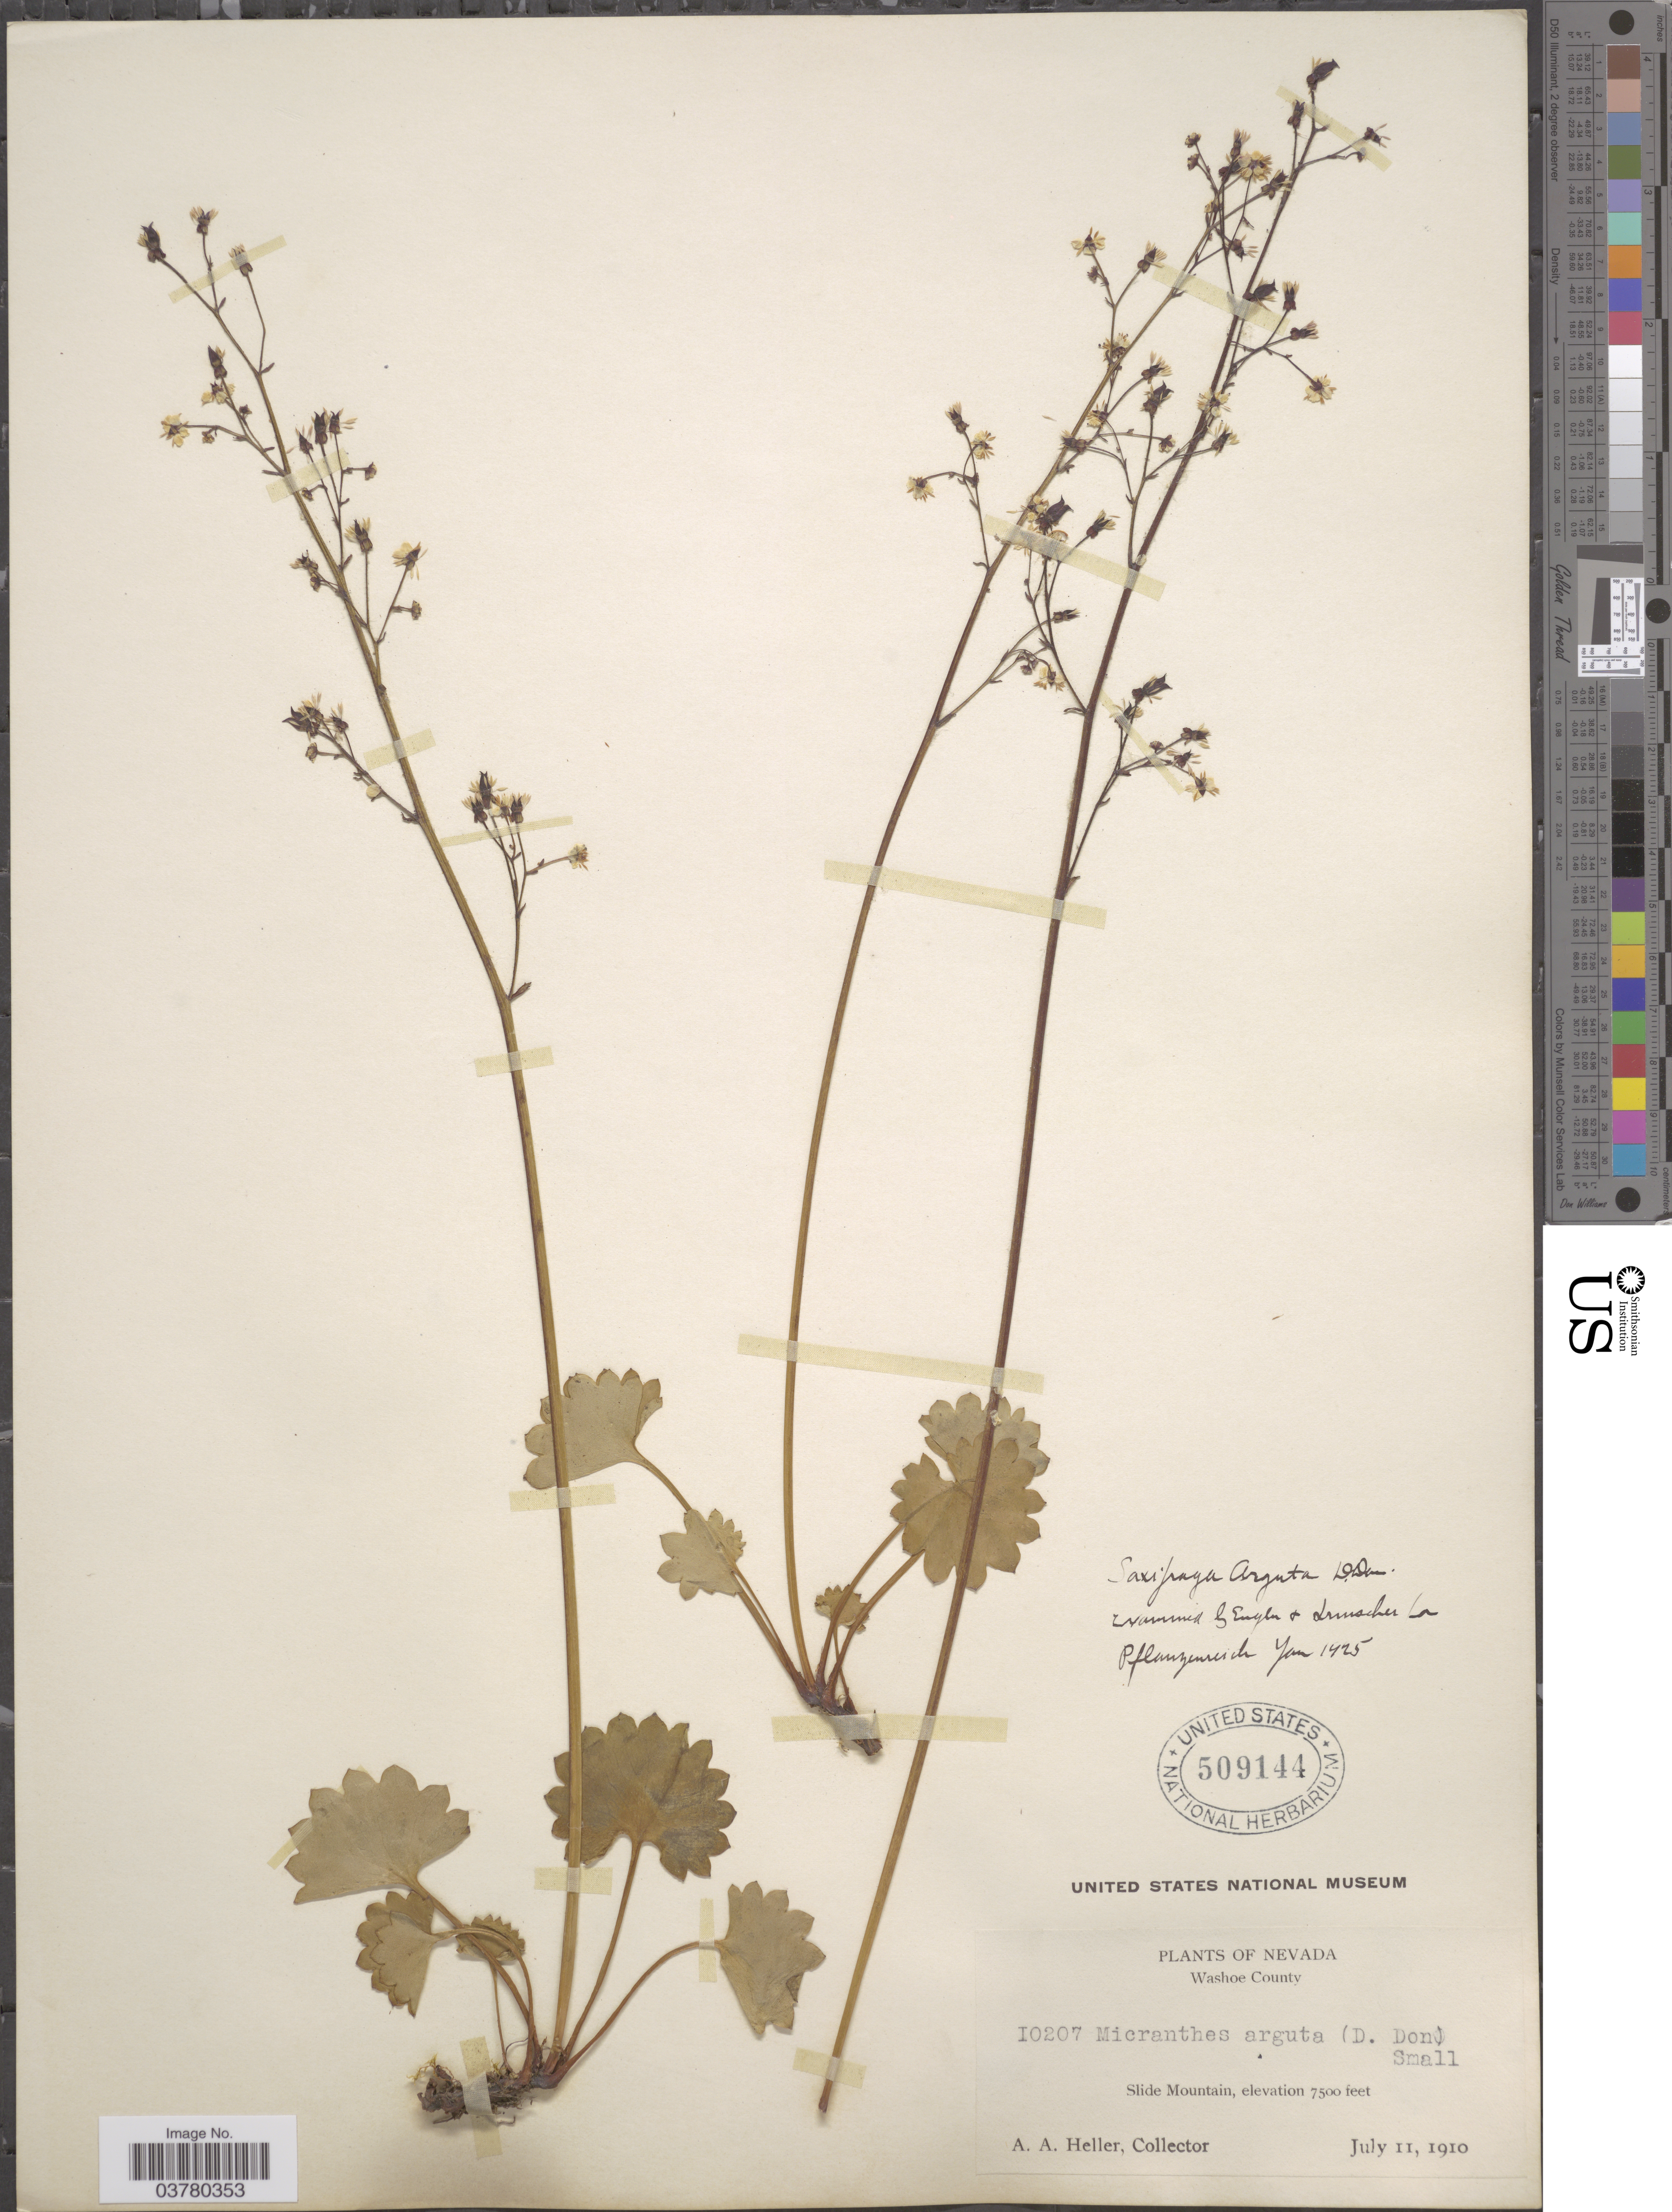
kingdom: Plantae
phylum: Tracheophyta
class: Magnoliopsida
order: Saxifragales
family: Saxifragaceae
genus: Micranthes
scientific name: Micranthes odontoloma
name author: (Piper) A. Heller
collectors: A. A. Heller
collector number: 10207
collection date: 1910-07-11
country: United States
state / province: Nevada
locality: Washoe County. Slide Mountain.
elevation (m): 2286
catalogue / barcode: US 509144